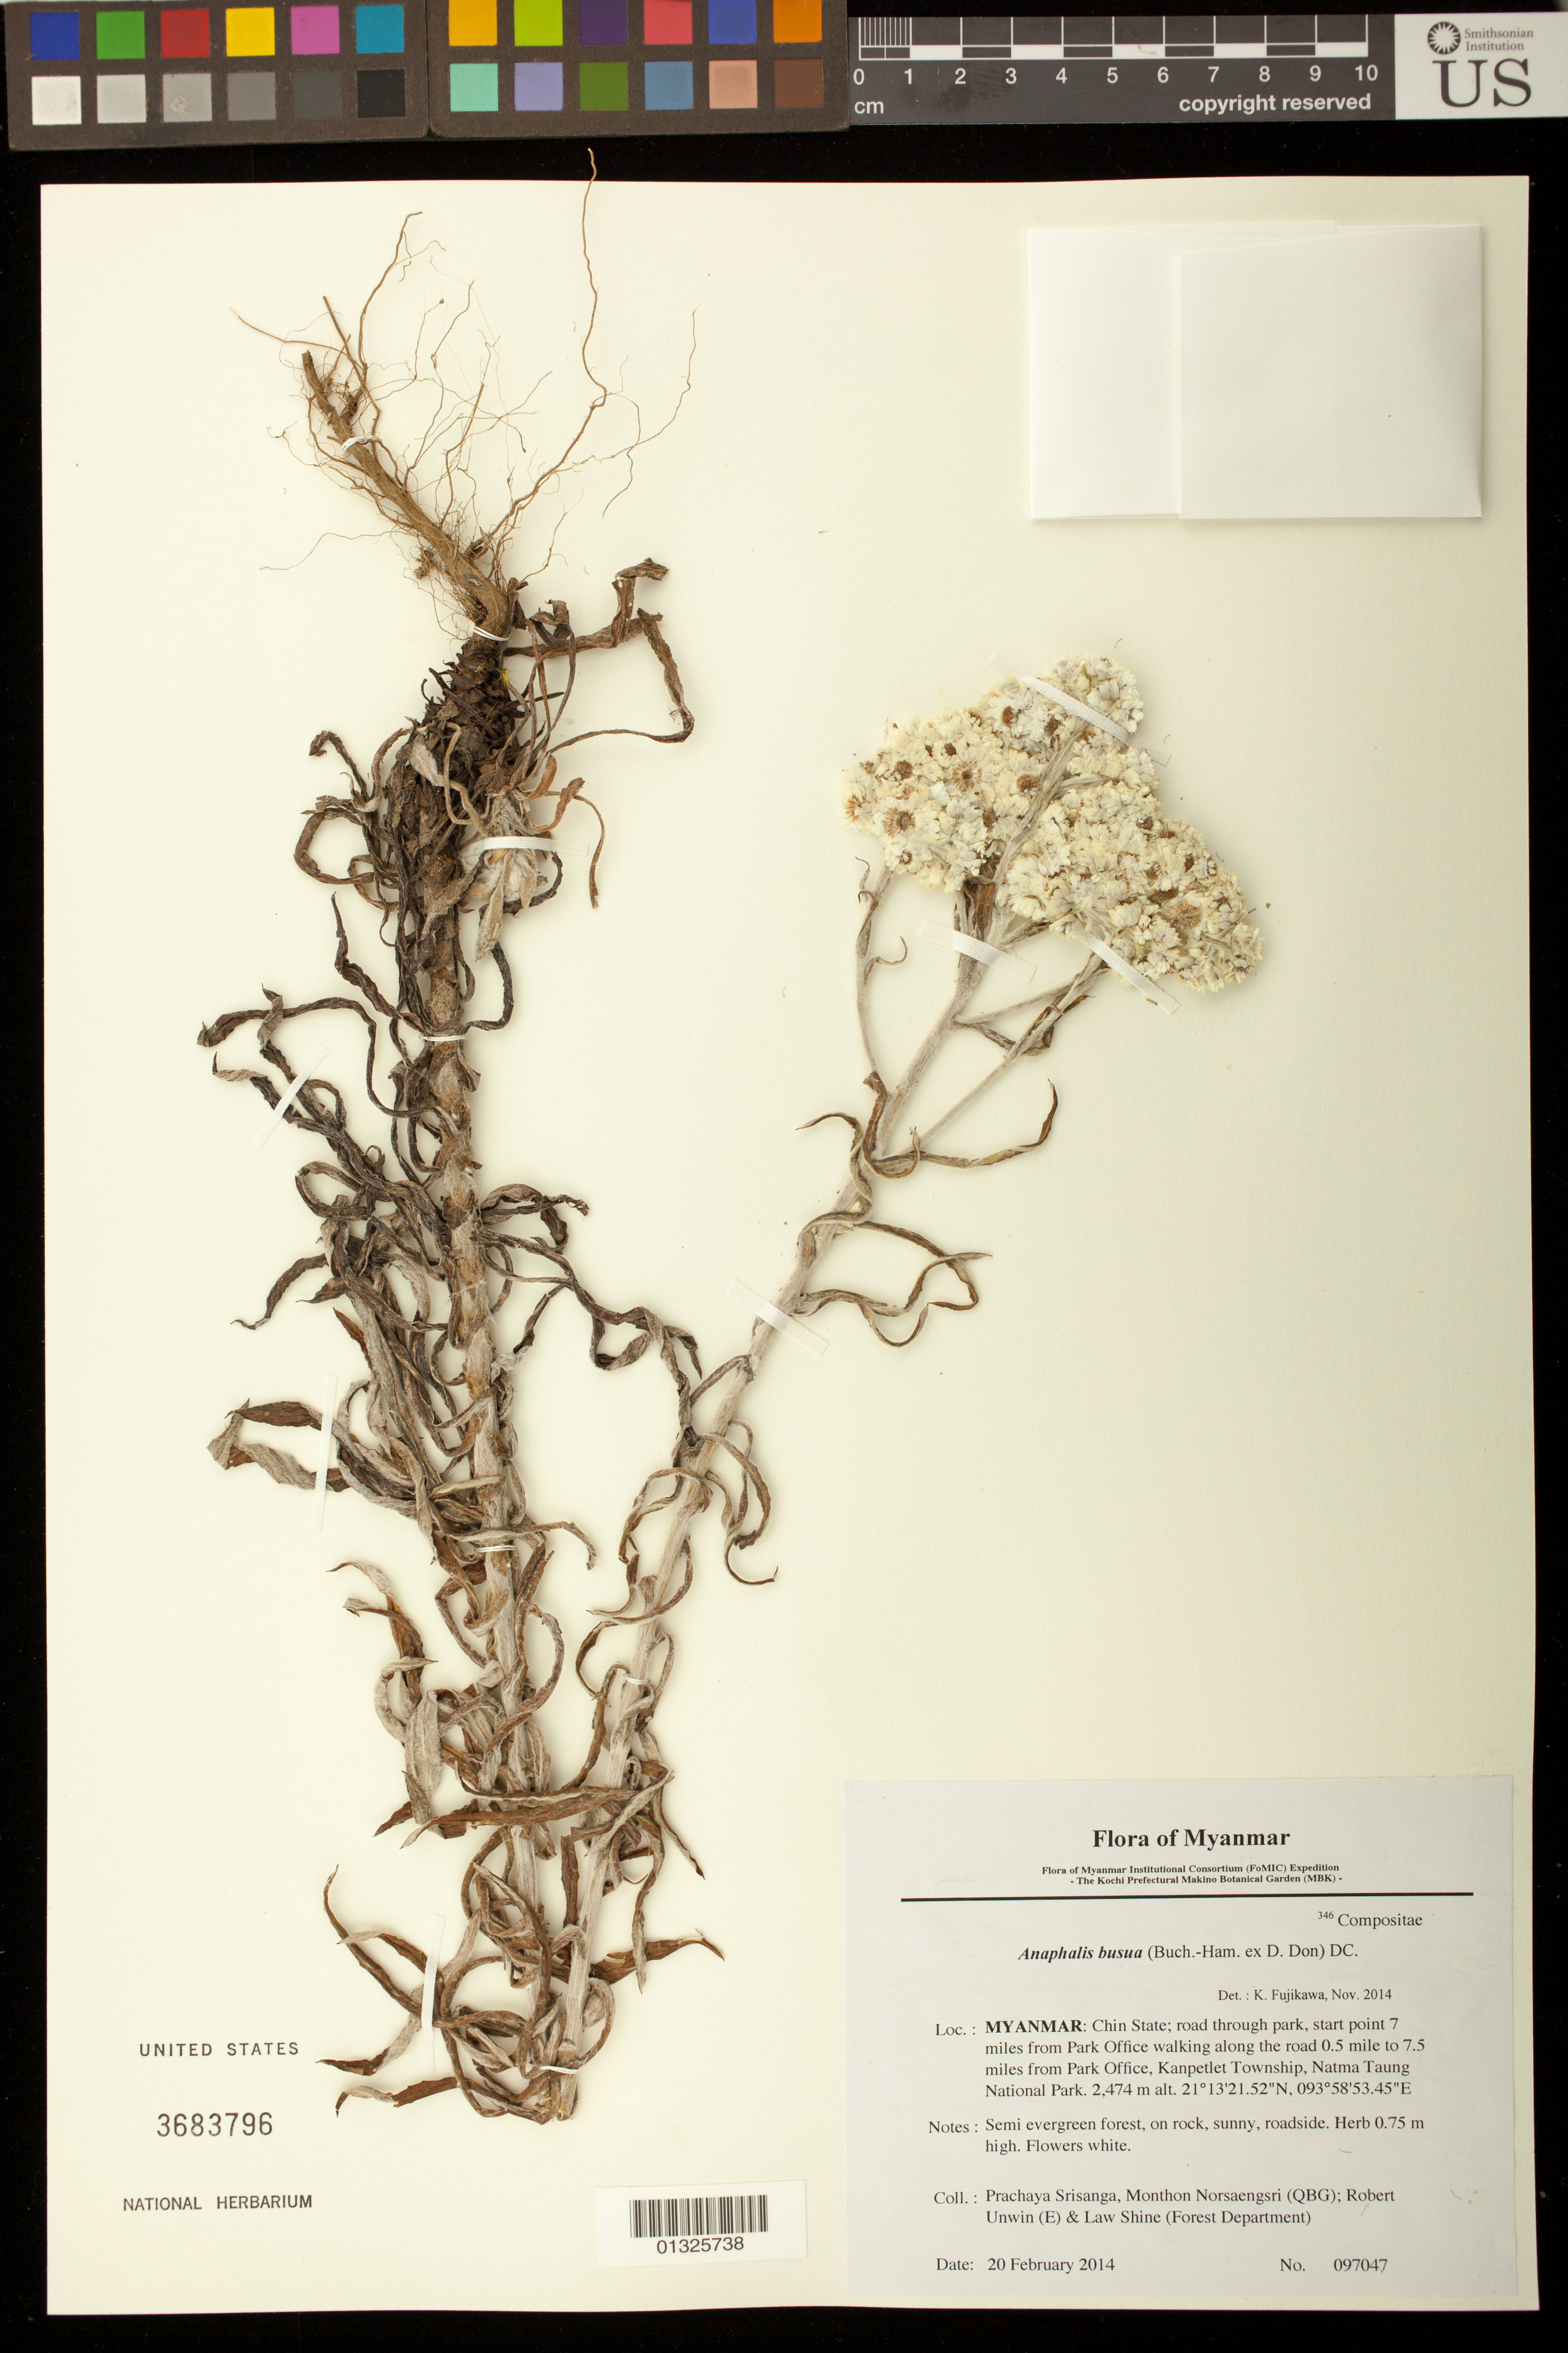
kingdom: Plantae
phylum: Tracheophyta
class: Magnoliopsida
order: Asterales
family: Asteraceae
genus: Anaphalis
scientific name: Anaphalis busua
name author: (Buch.-Ham. ex D. Don) DC.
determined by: Fujikawa, Kazumi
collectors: P. Srisanga, M. Norsaengsri, R. Unwin & L. Shine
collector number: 97047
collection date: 2014-02-20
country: Myanmar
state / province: Chin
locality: Road through park, start point 7 miles from Park Office walking along the road 0.5 mile to 7.5 miles from Park Office, Kanpetlet Township, Natma Taung National Park.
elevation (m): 2474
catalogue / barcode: US 3683796